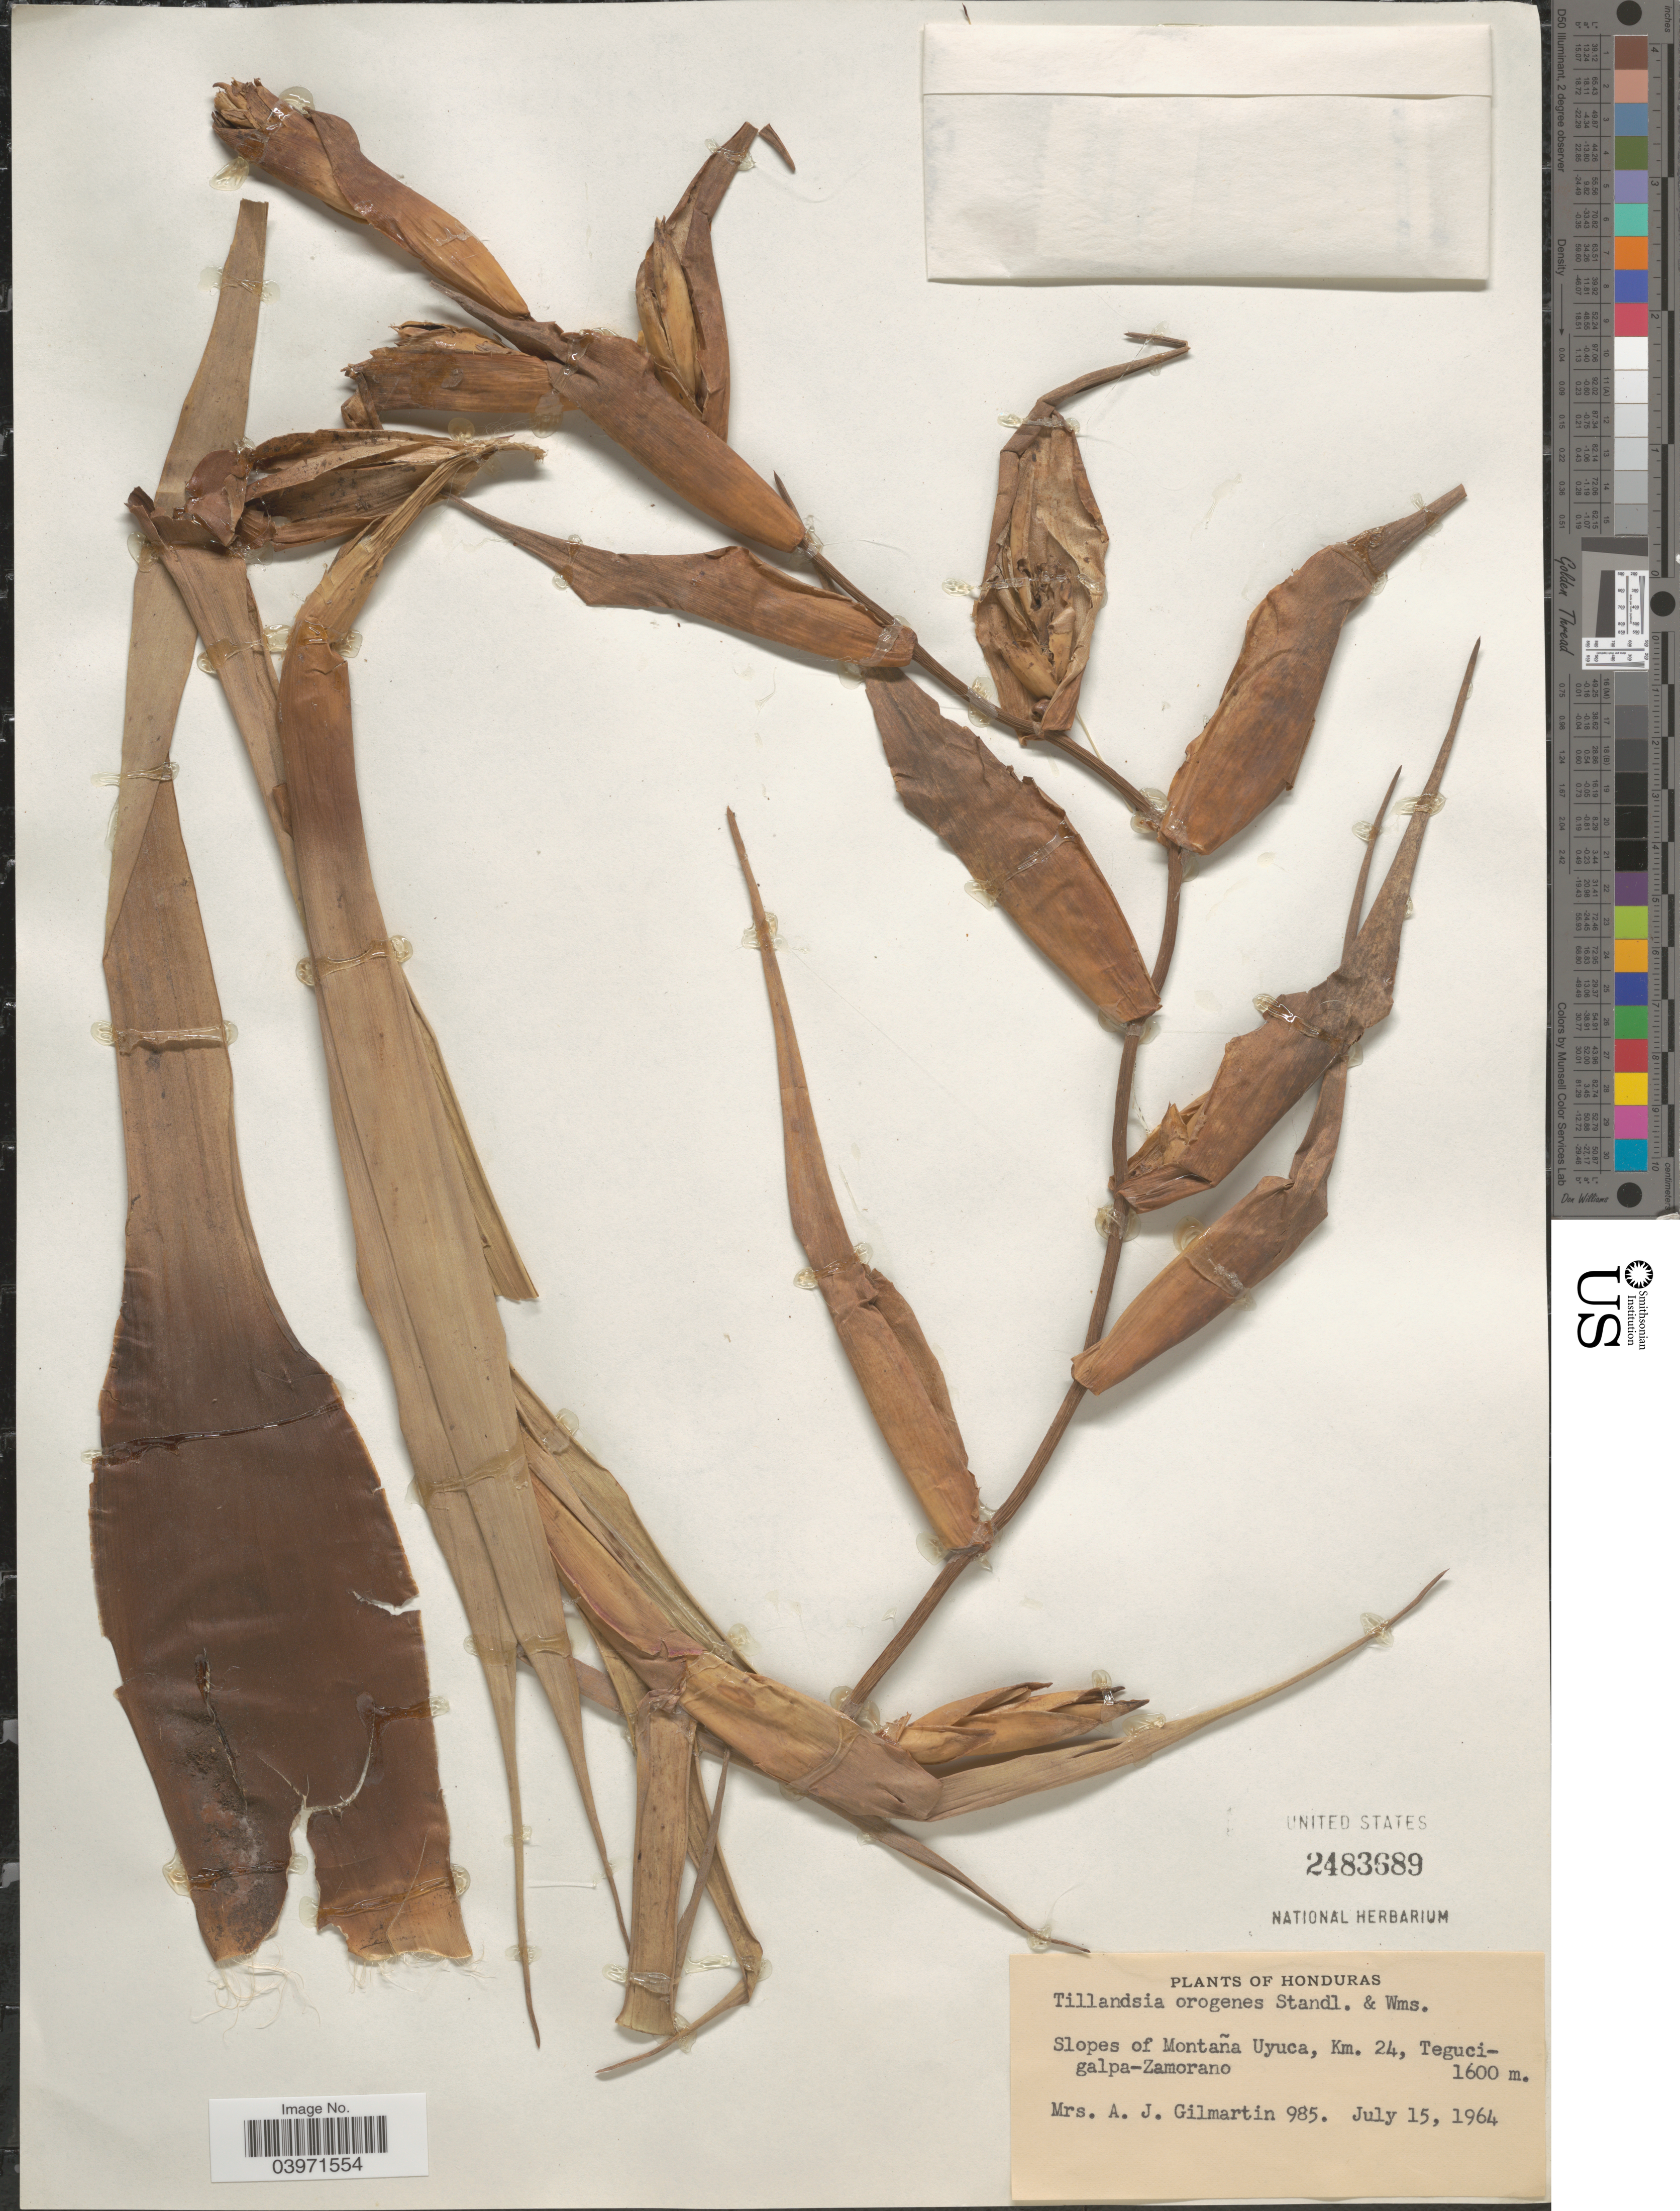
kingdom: Plantae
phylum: Tracheophyta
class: Liliopsida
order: Poales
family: Bromeliaceae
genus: Tillandsia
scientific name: Tillandsia orogenes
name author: Standl. & L.O. Williams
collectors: A. J. Gilmartin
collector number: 985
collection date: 1964-07-15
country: Honduras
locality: Slopes of Montaña Uyuca, Km. 24, Tegucigalpa-Zamorano.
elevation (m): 1600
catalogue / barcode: US 2483689